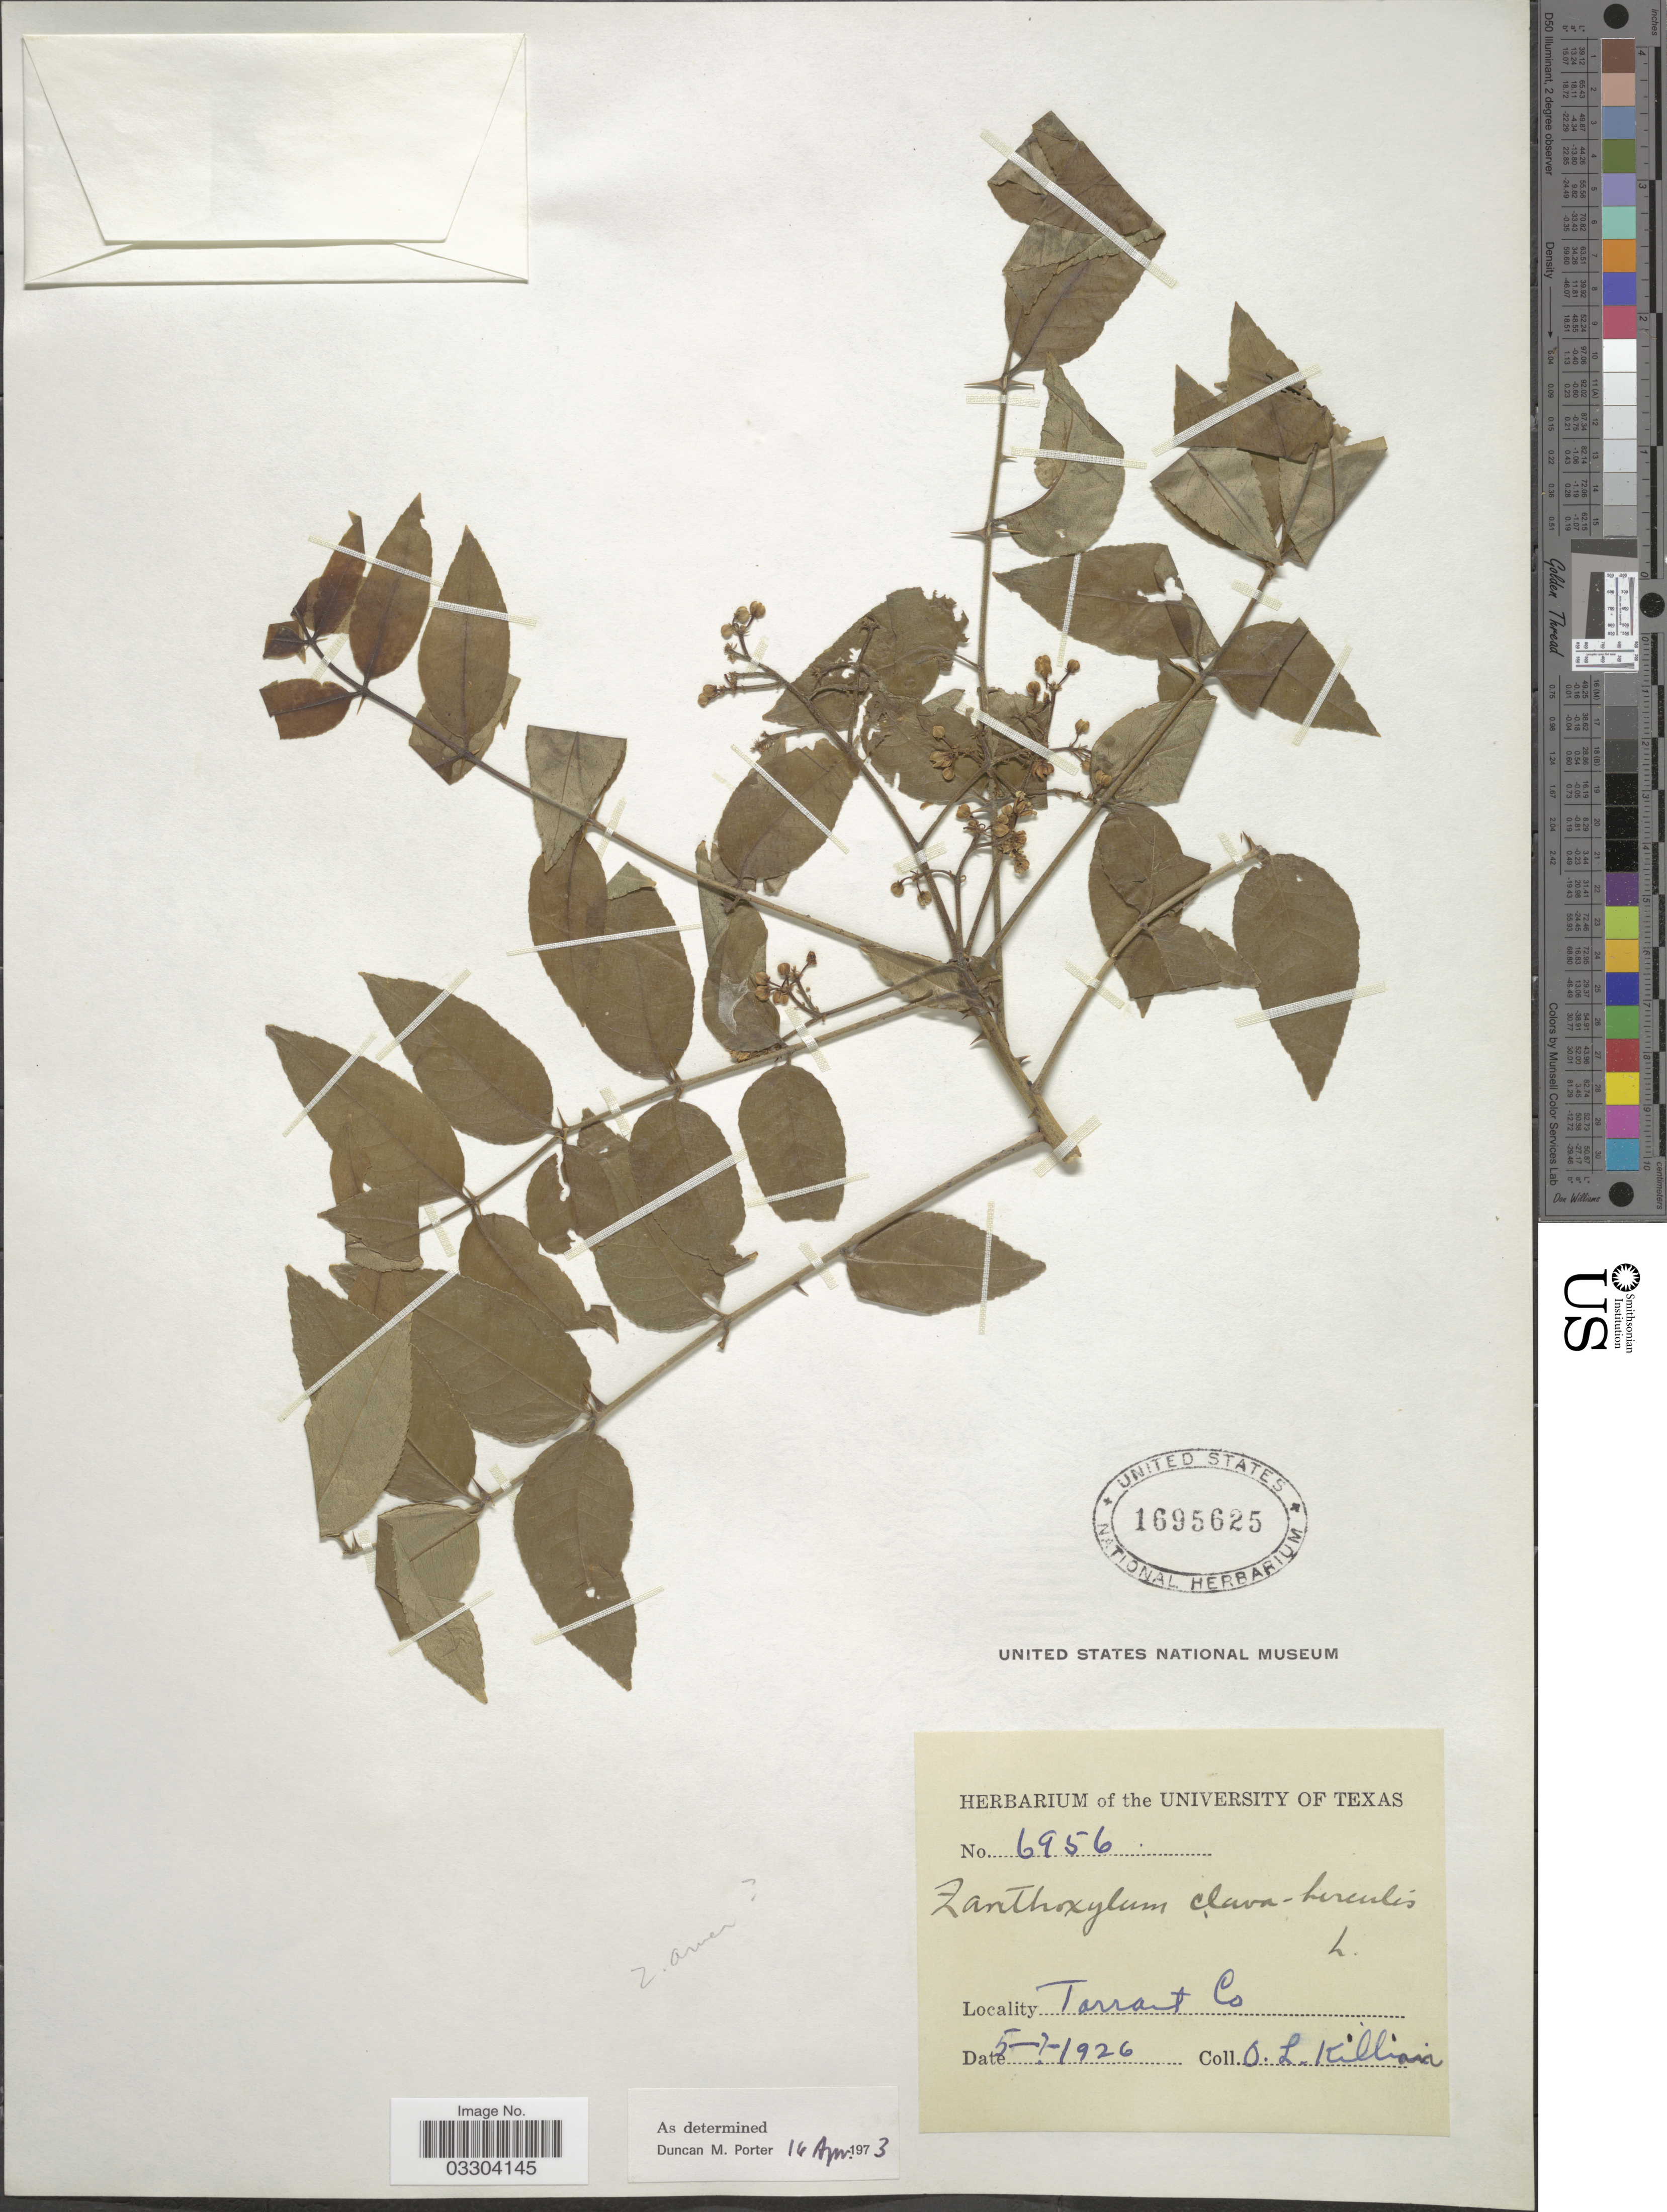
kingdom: Plantae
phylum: Tracheophyta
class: Magnoliopsida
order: Sapindales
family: Rutaceae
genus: Zanthoxylum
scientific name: Zanthoxylum clava-herculis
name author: L.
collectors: O. Killian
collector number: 6956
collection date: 1926-07-05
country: United States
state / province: Texas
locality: Tarrant Co.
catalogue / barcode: US 1695625